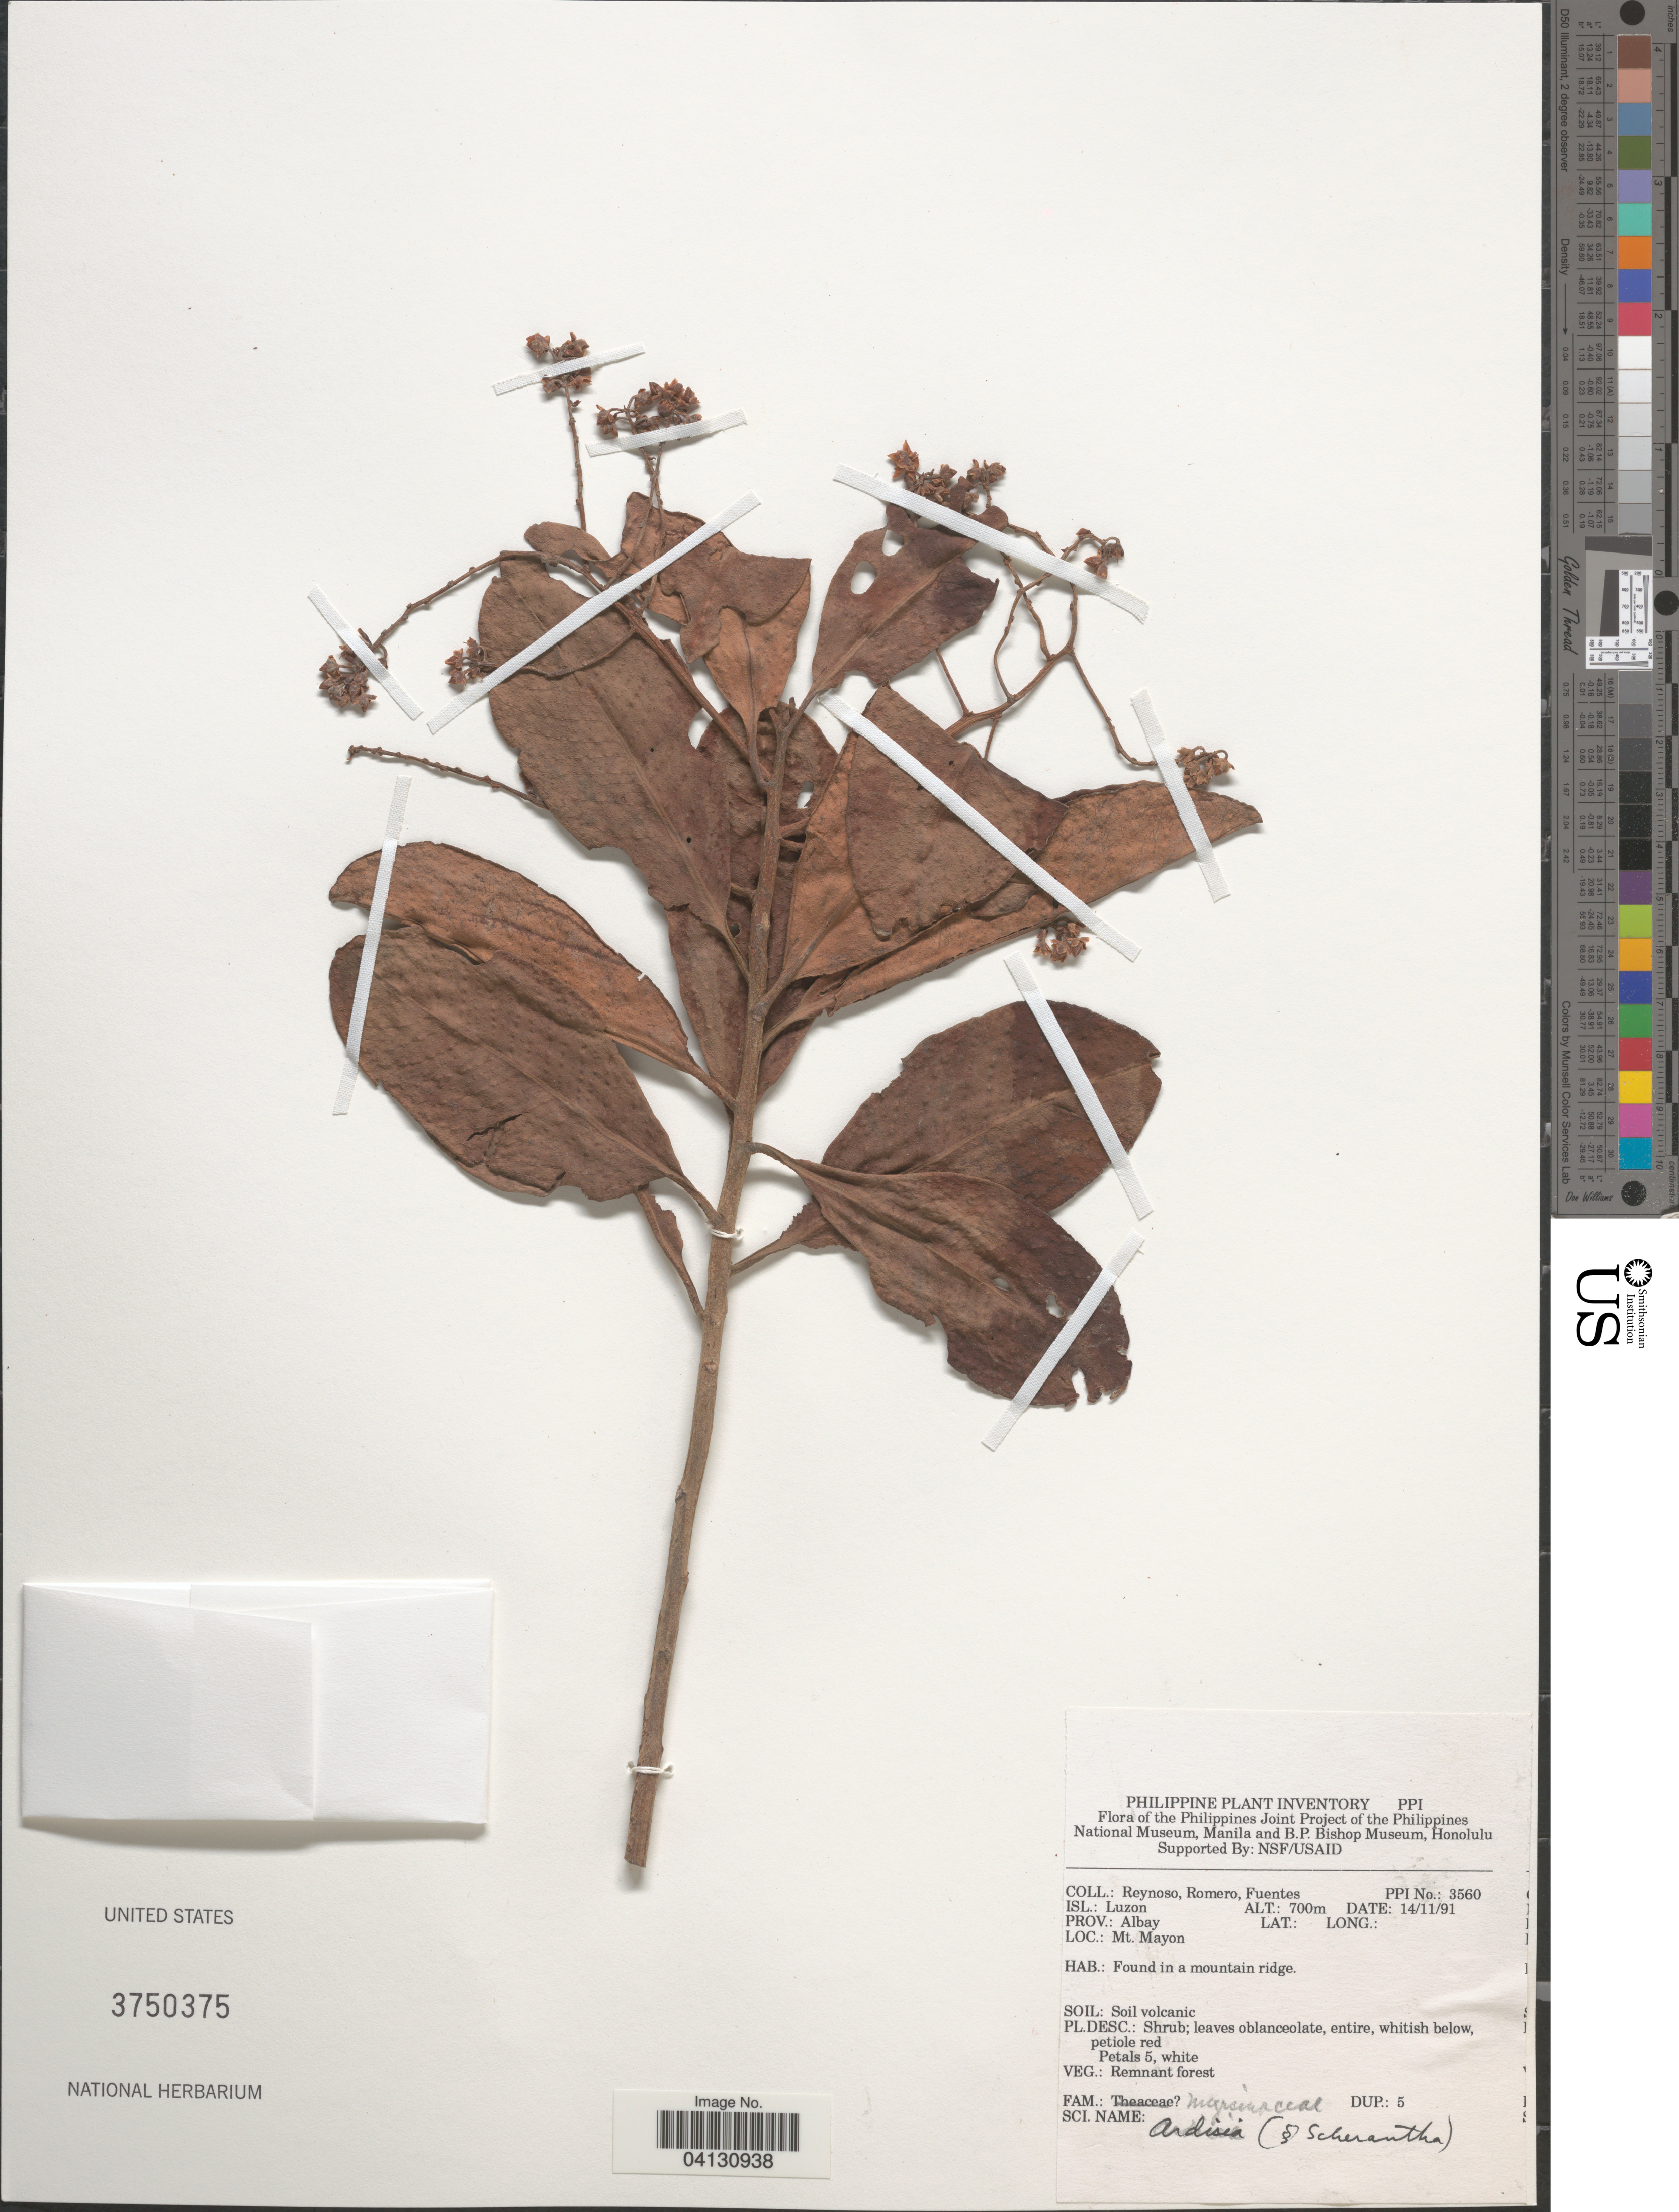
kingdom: Plantae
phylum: Tracheophyta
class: Magnoliopsida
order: Ericales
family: Primulaceae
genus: Ardisia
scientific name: Ardisia sp.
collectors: E. Reynoso, -. Romero & -. Fuentes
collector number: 3560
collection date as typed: Transcribed d/m/y: 14/11/91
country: Philippines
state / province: Bicol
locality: Isl.: Luzon. Prov.: Albay. Mt. Mayon.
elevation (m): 700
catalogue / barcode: US 3750375